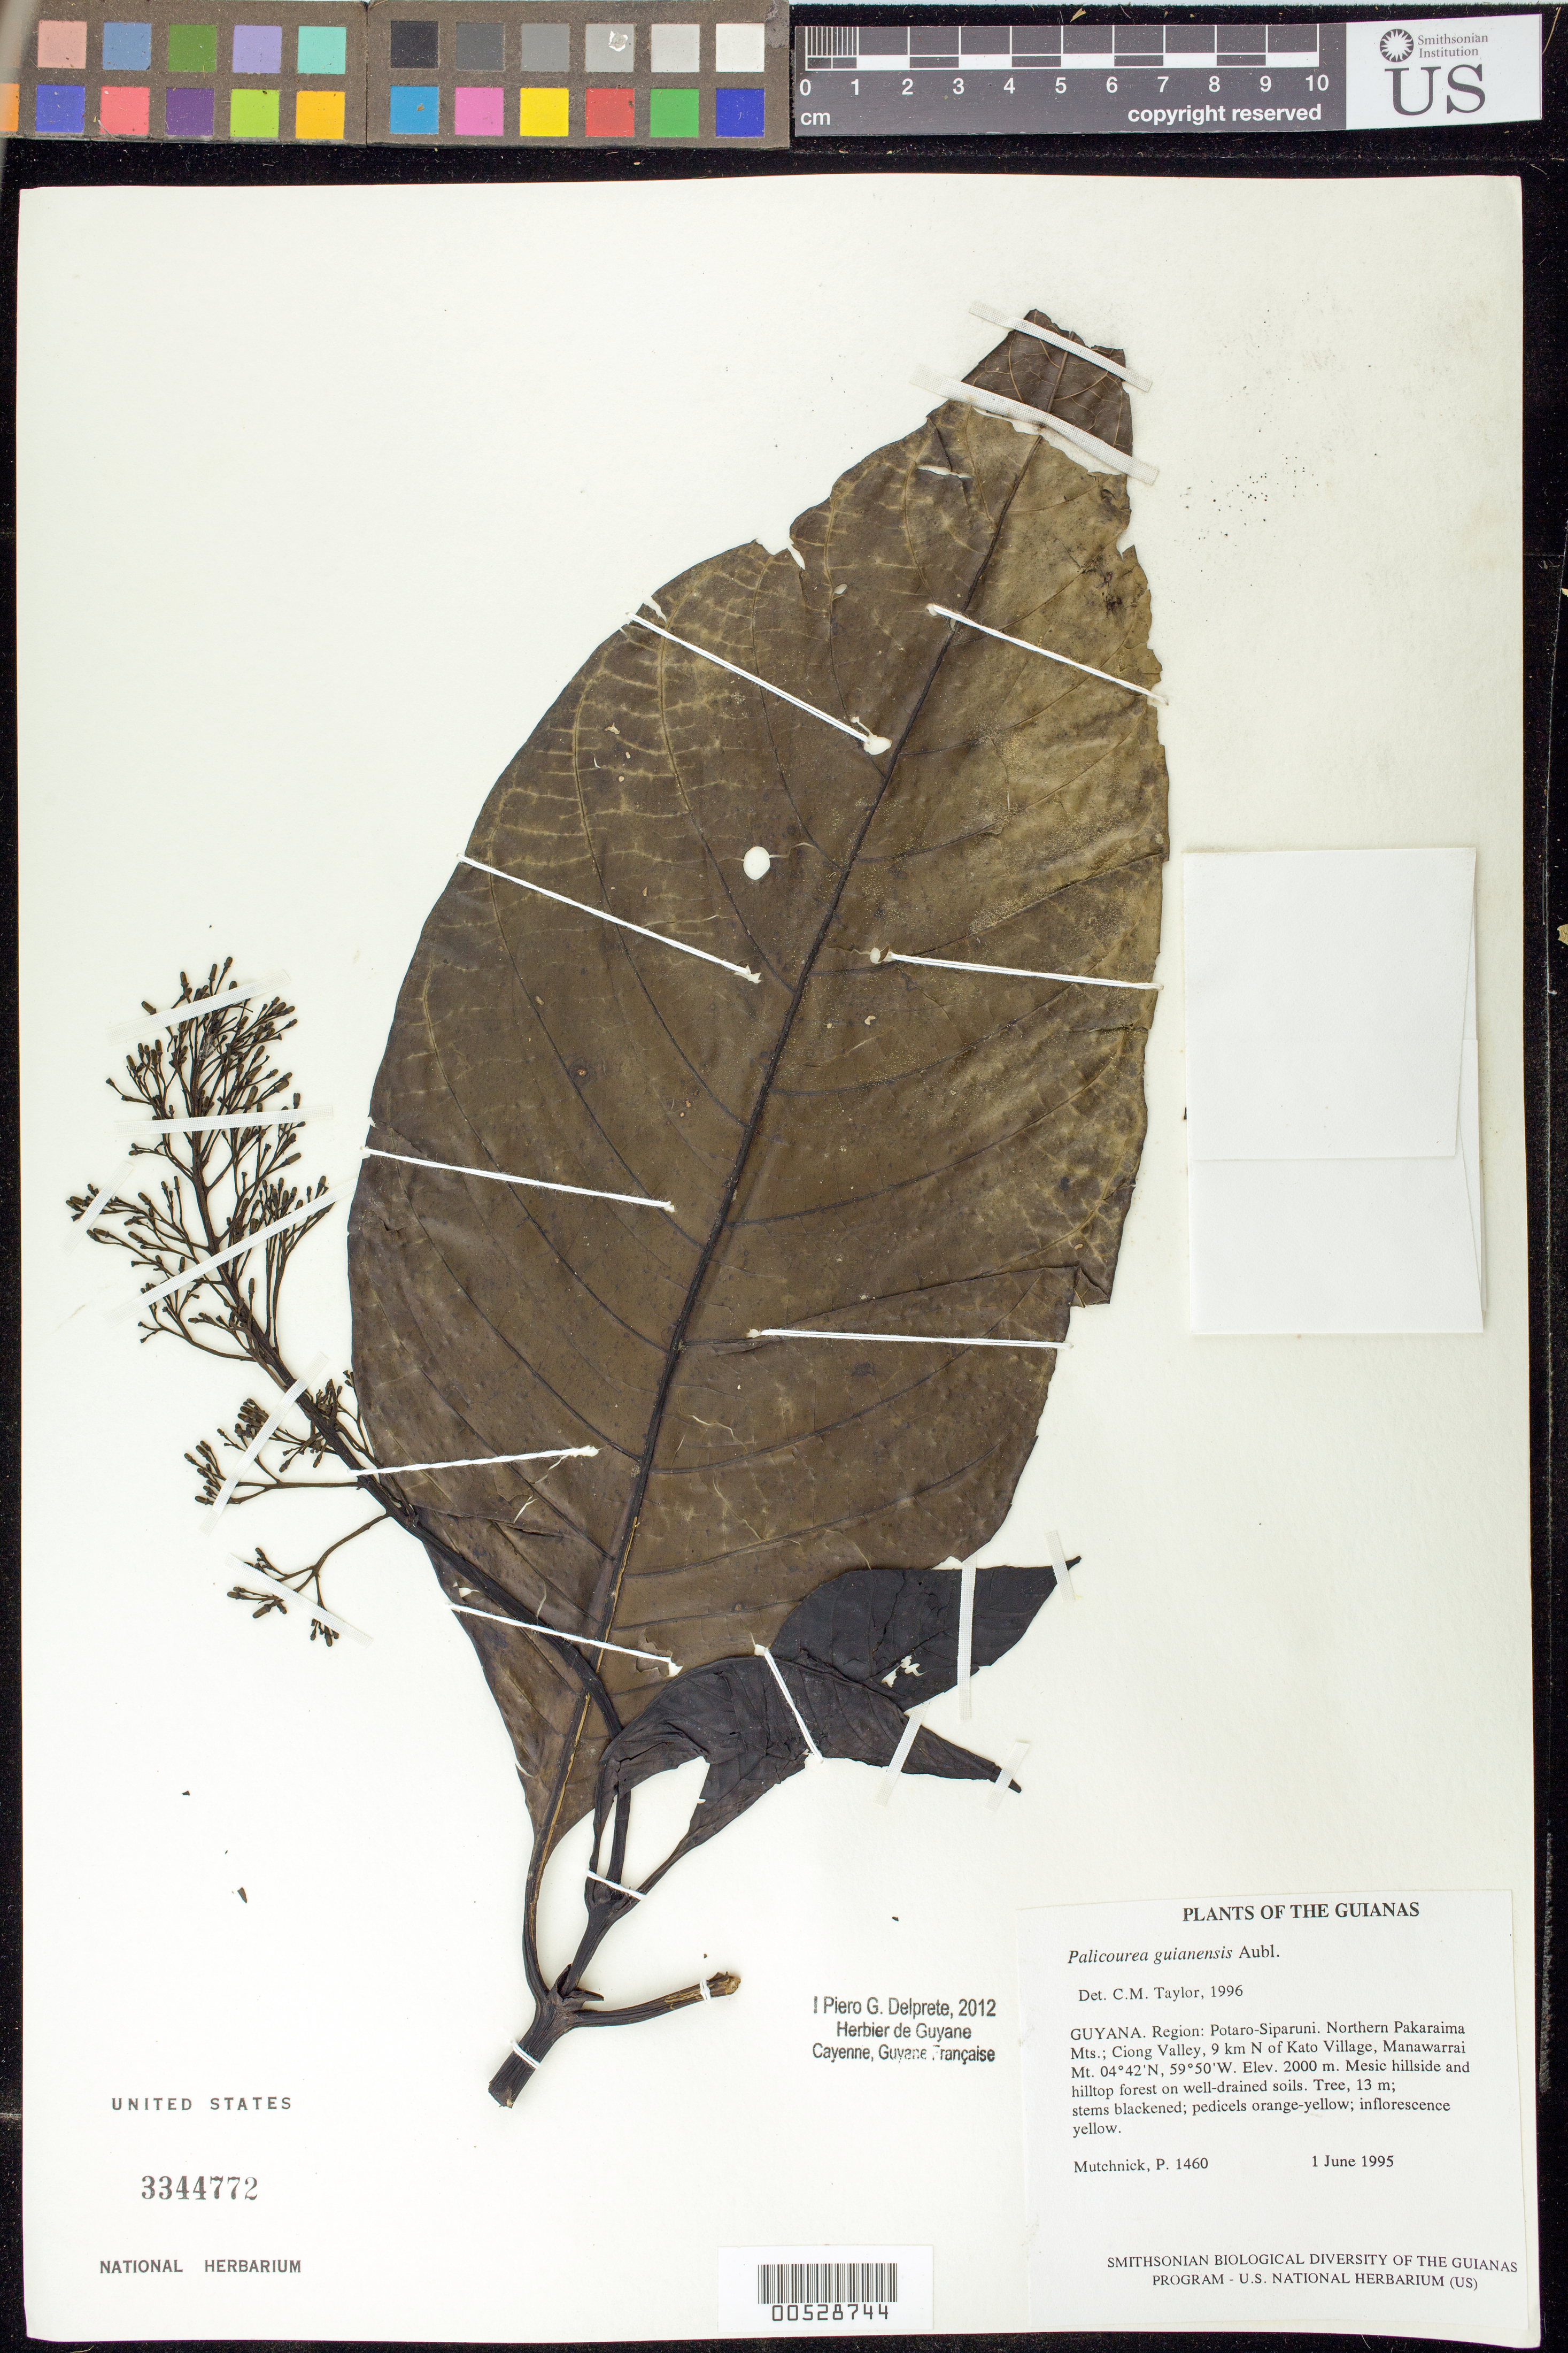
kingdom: Plantae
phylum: Tracheophyta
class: Magnoliopsida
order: Gentianales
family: Rubiaceae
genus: Palicourea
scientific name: Palicourea guianensis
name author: Aubl.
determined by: Taylor, Charlotte M.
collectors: P. Mutchnick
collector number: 1460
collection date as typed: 1 June 1995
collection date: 1995-06-01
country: Guyana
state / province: Potaro-Siparuni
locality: Northern Pakaraima Mts.; Ciong Valley, 9 km N of Kato Village, Manawarrai Mt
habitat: Mesic hillside and hilltop forest on well-drained soils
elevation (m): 2000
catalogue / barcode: US 3344772